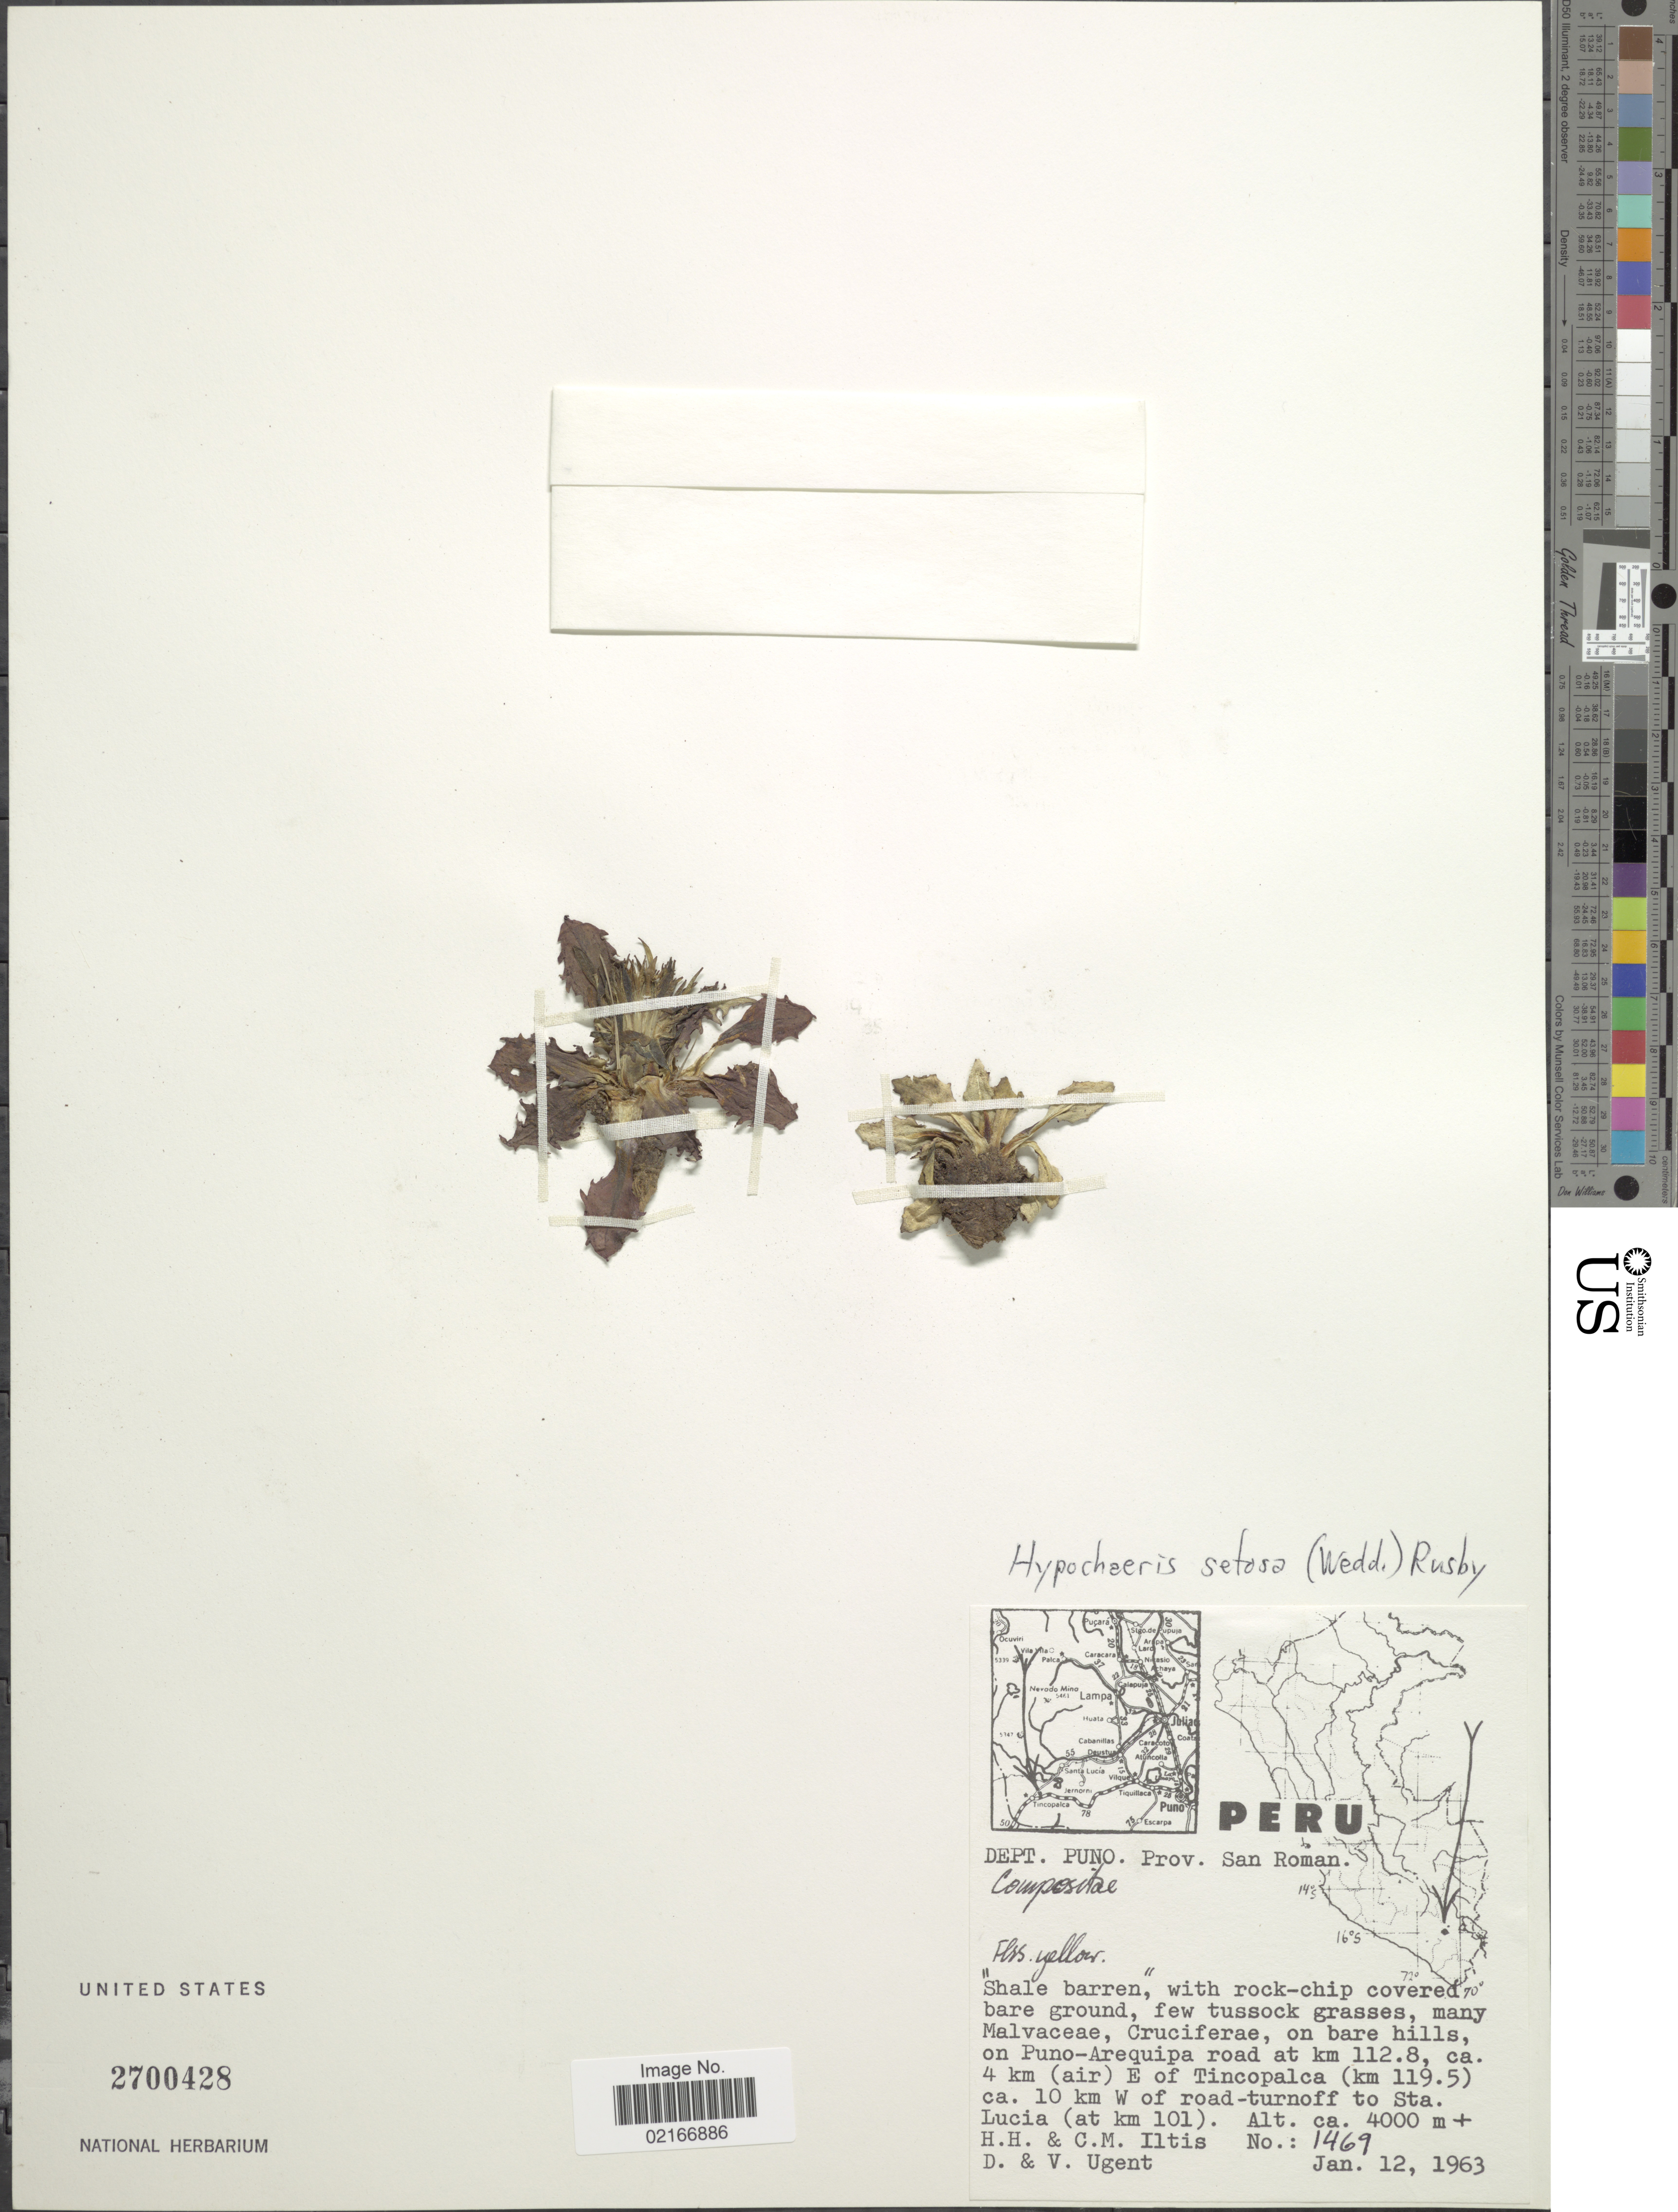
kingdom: Plantae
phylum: Tracheophyta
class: Magnoliopsida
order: Asterales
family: Asteraceae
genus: Hypochaeris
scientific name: Hypochaeris setosa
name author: Formánek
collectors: H. H. Iltis, C. M Iltis, D. Ugent & V. Ugent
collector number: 1469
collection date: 1963-01-12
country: Peru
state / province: Puno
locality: Prov. San Roman. on Puno-Arequipa road at km 112.8, ca. 4 km (air) E of Tincopalca (km 119.5) ca. 10 km W of road-turnoff to Sta. Lucia (at km 101)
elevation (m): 4000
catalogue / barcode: US 2700428